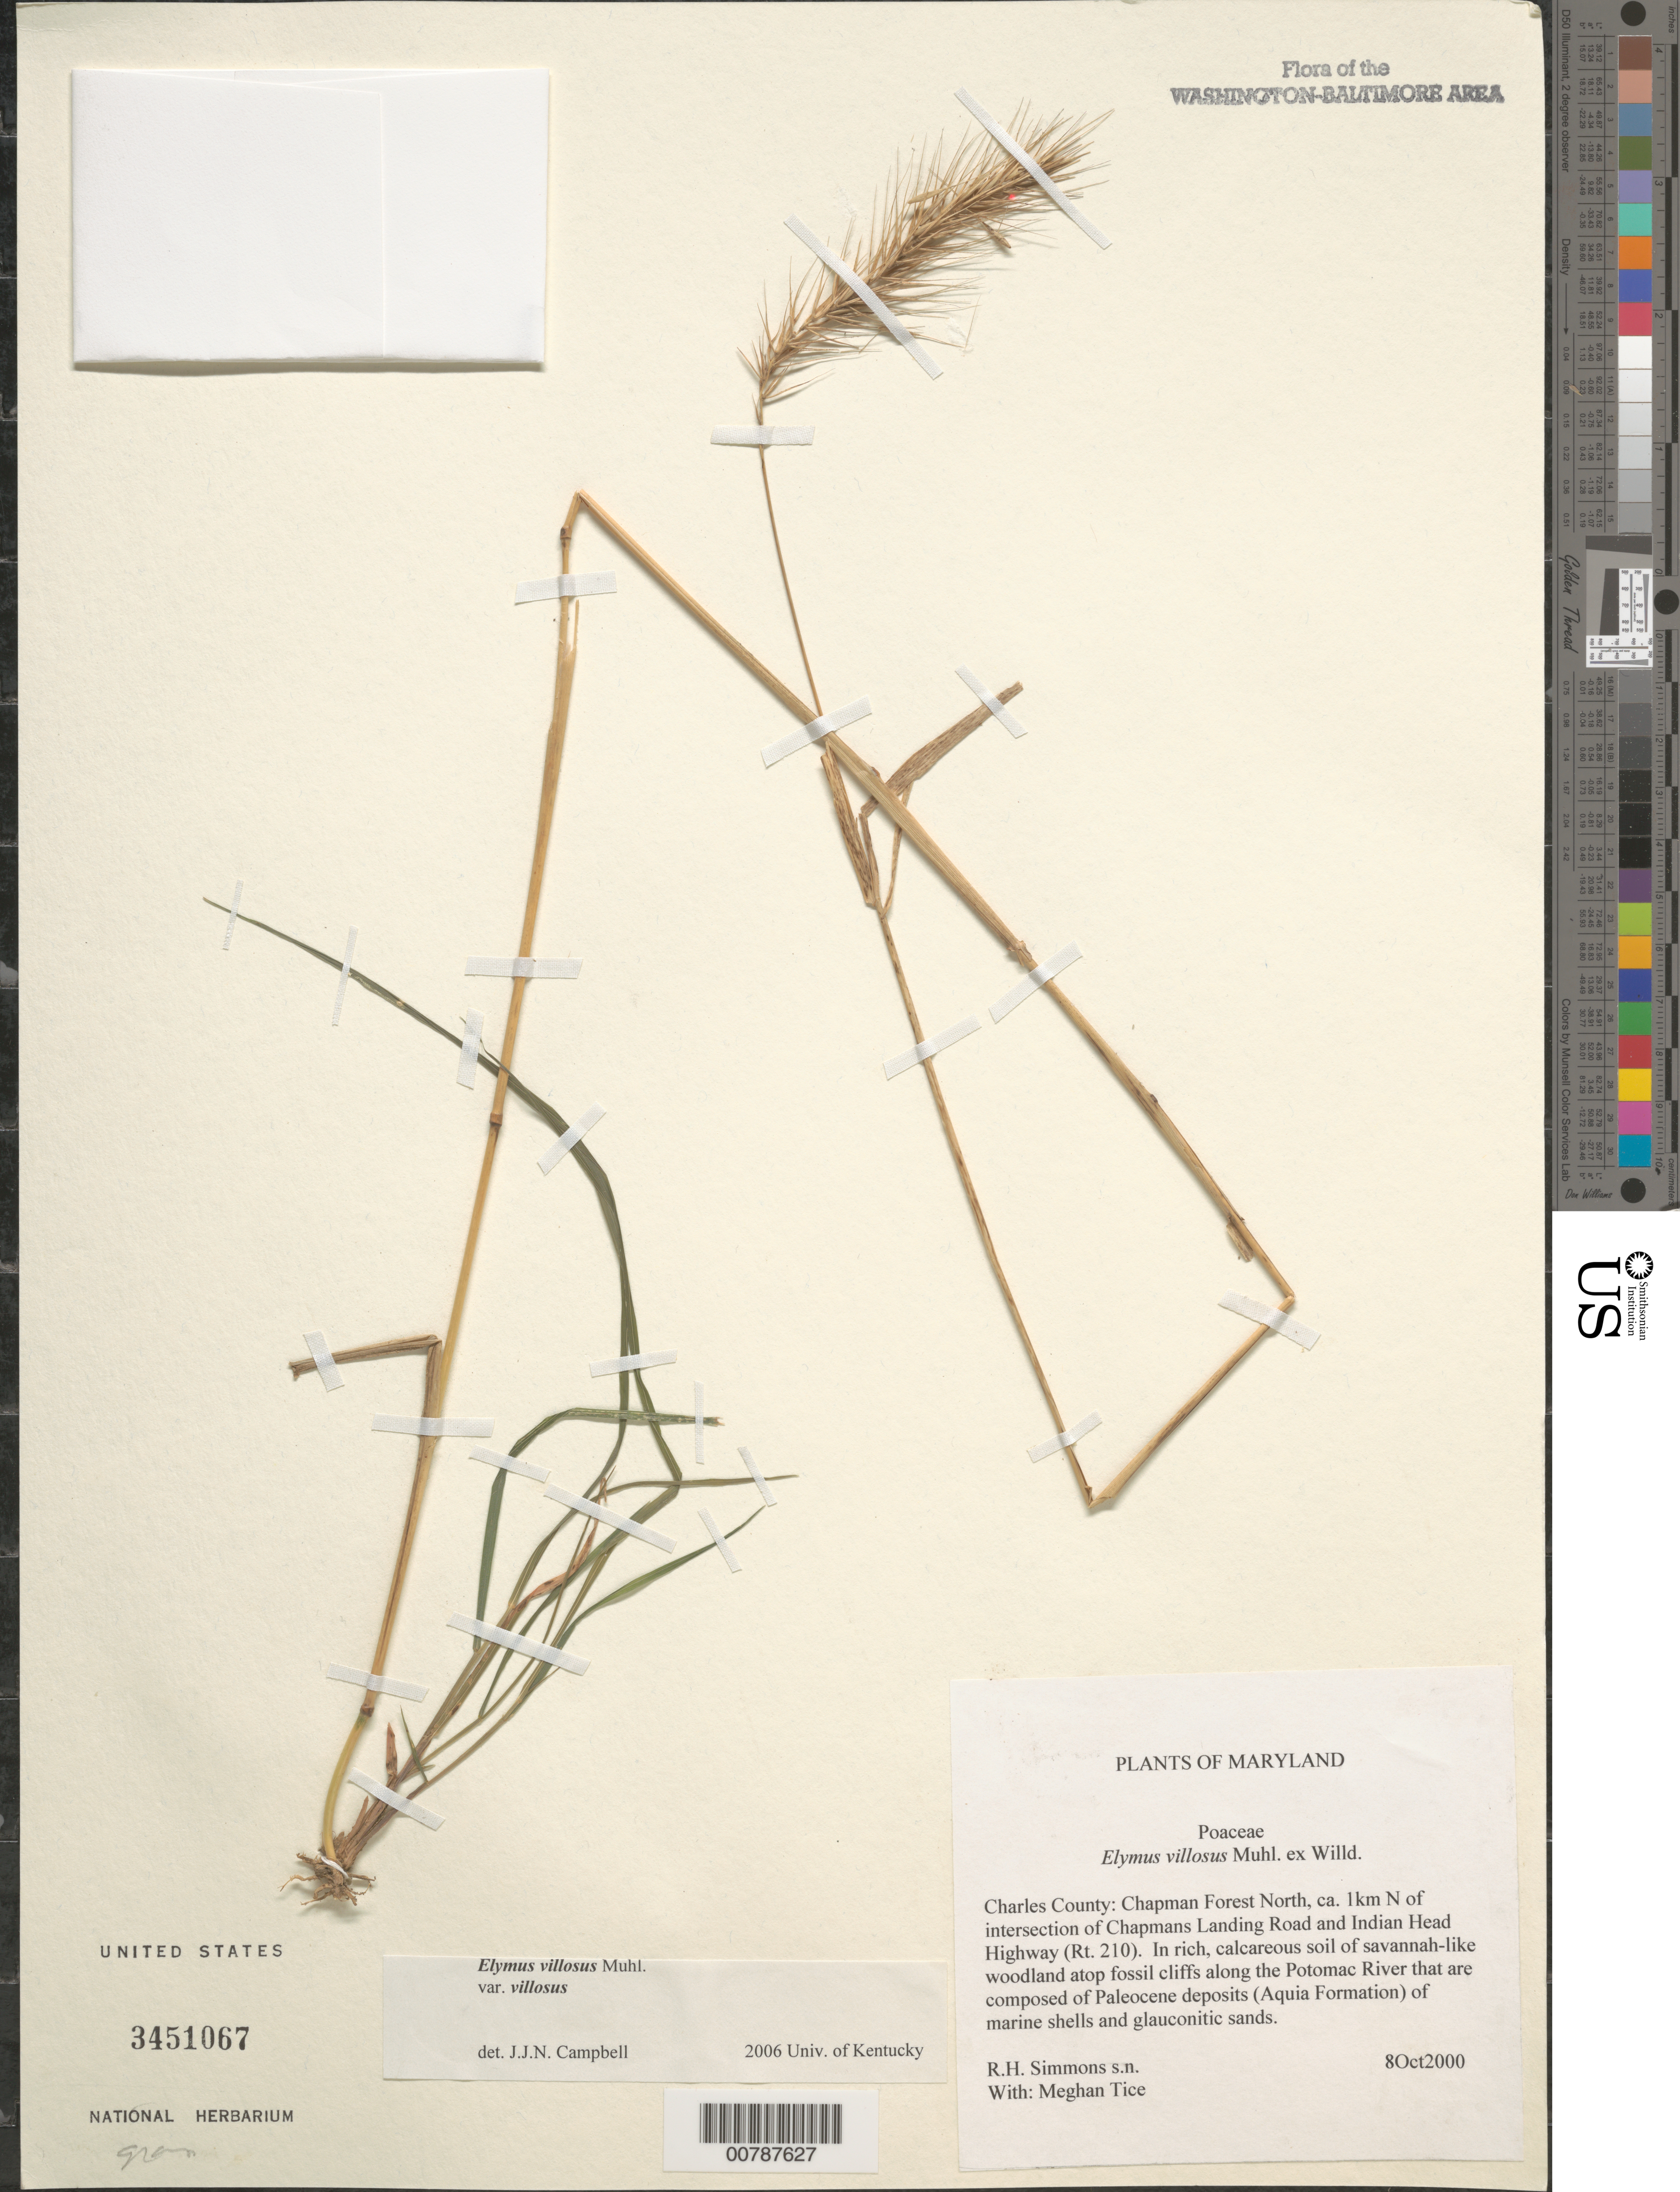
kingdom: Plantae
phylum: Tracheophyta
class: Liliopsida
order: Poales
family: Poaceae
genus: Elymus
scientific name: Elymus villosus var. villosus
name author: Muhl.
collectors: R. H. Simmons & M. Tice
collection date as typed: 8 Oct 2000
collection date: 2000-10-08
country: United States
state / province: Maryland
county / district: Charles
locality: Chapman Forest North, ca. 1 km N of intersection of Chapmans Landing Road and Indian Head Highway (Rt. 210).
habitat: in rich, calcareous soil of savannah-like woodland atop fossil cliffs along the Potomac River that are composed of Paleocene deposits (Aquia formation) of marine shells and glauconitic sands.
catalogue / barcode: US 3451067